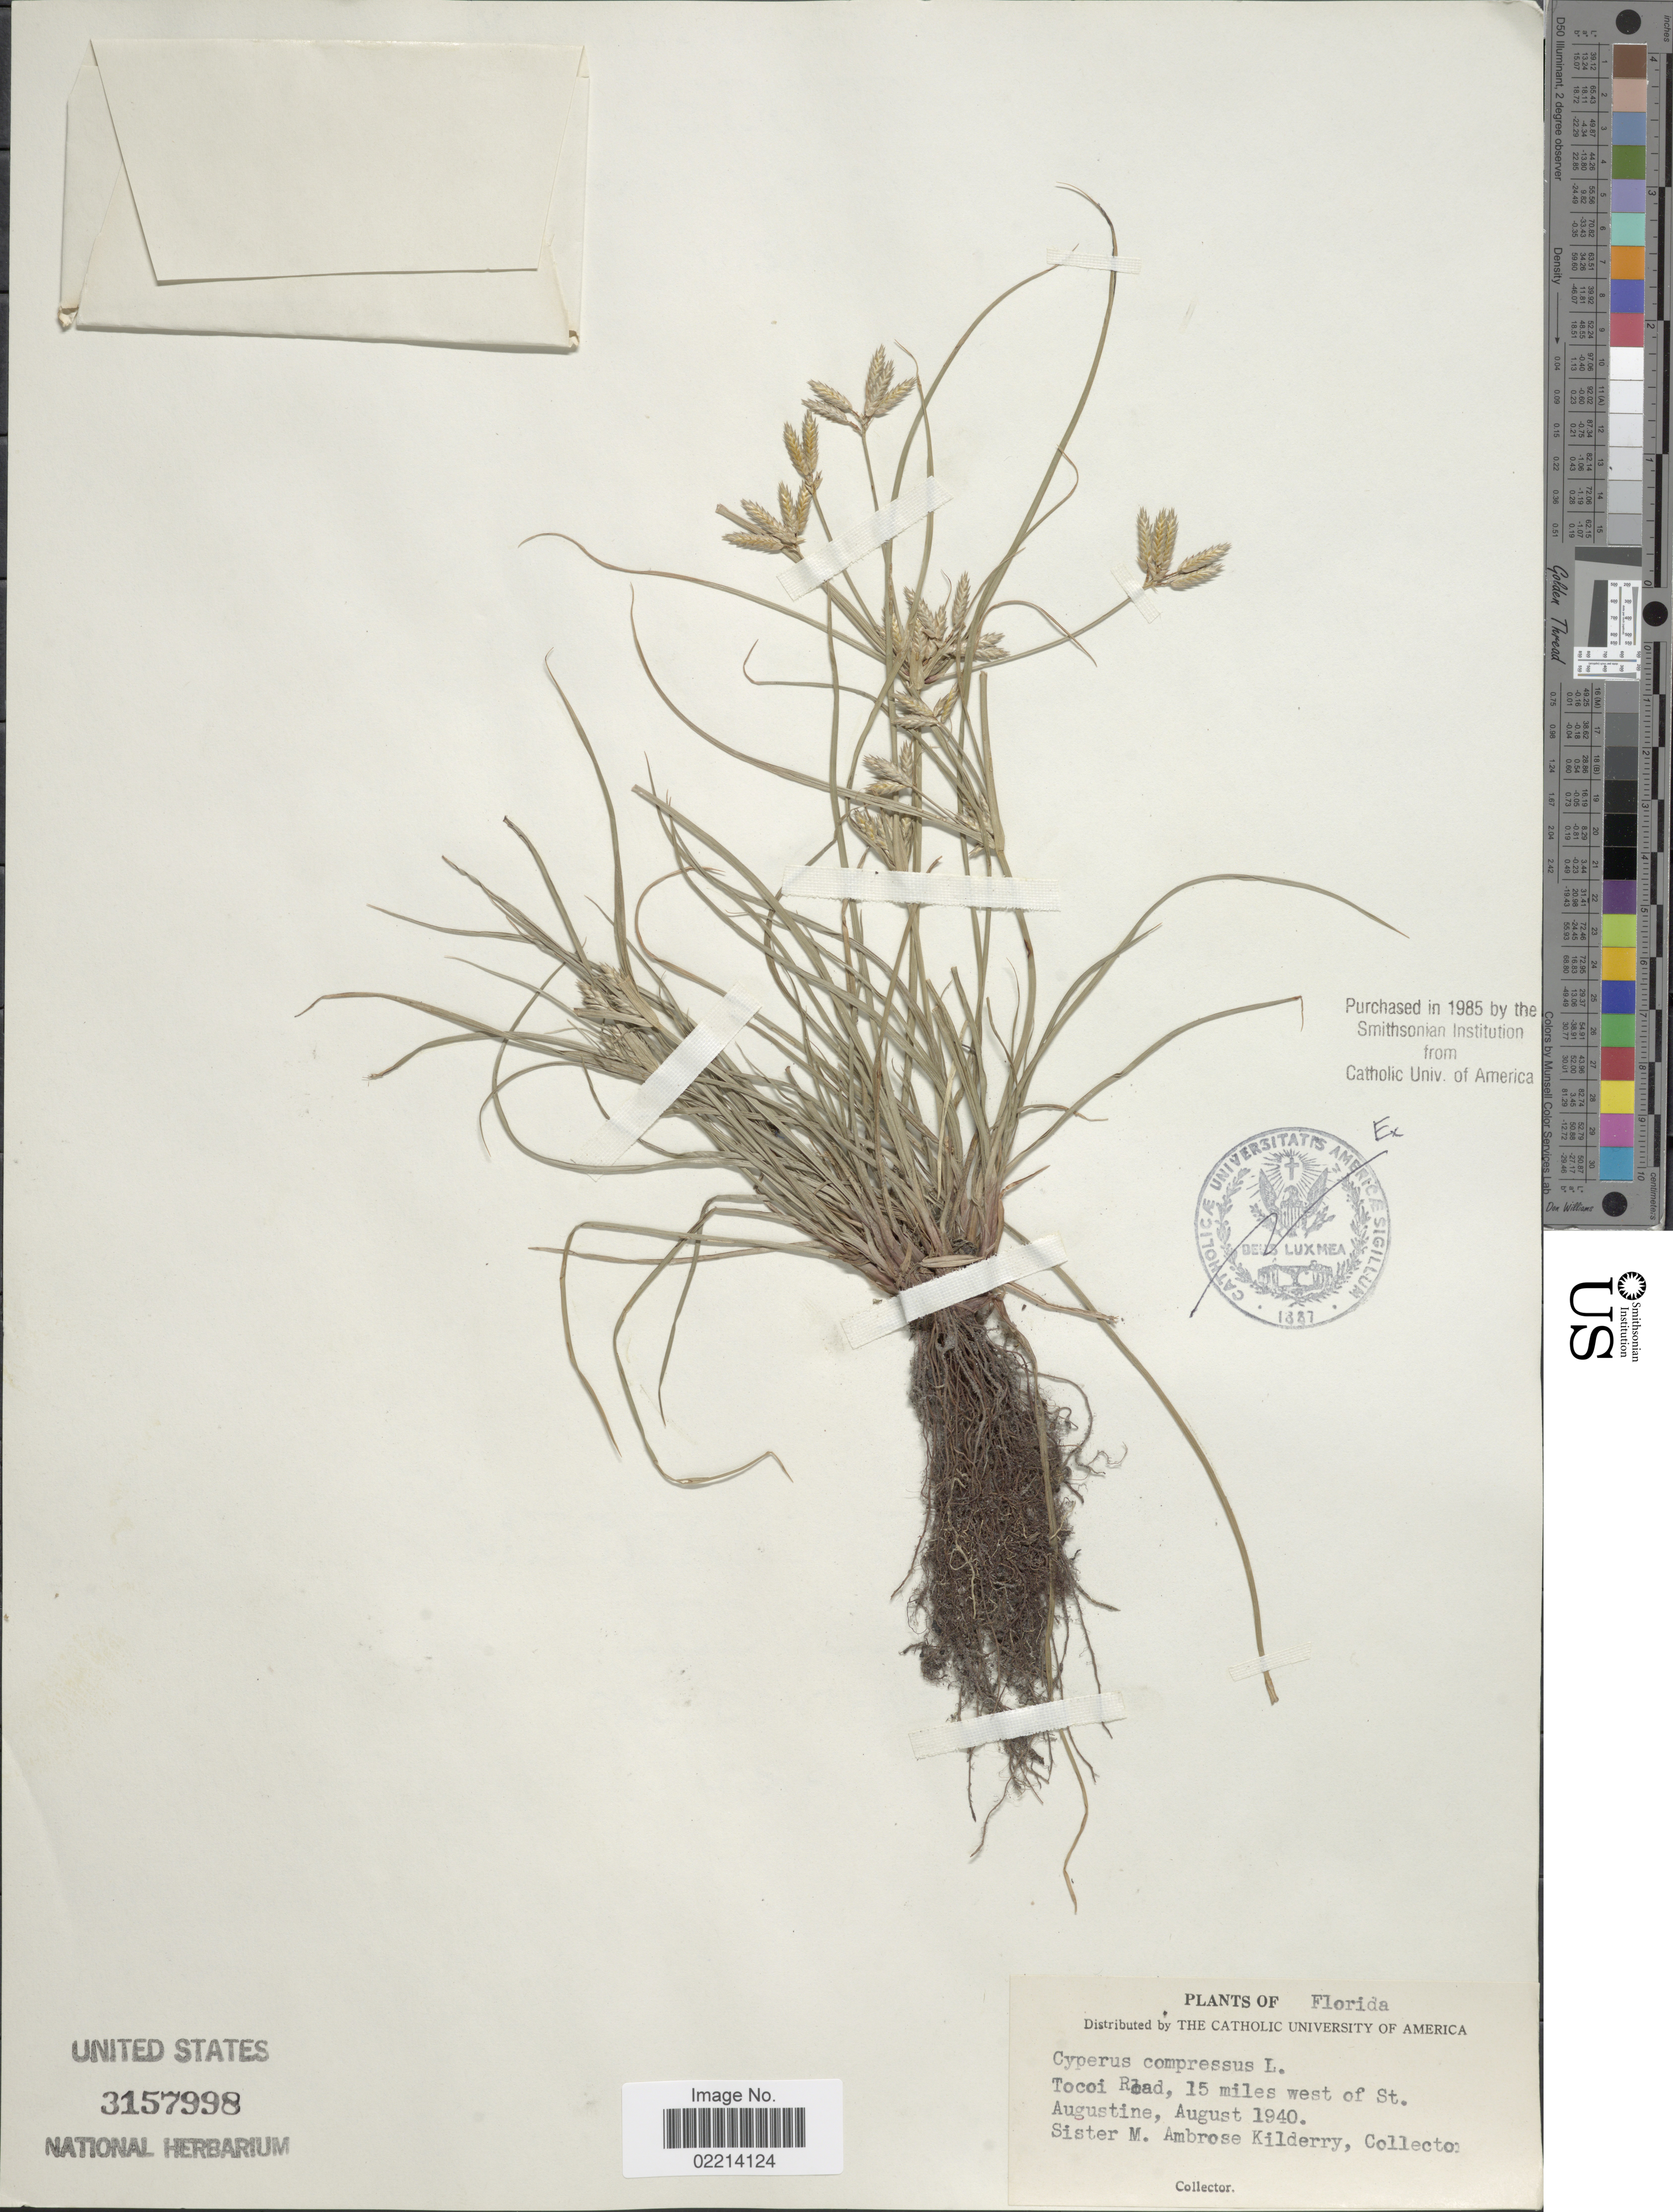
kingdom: Plantae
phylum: Tracheophyta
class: Liliopsida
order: Poales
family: Cyperaceae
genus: Cyperus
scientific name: Cyperus compressus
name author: L.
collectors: S. Kilderry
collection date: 1940-08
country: United States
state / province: Florida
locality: Tocoi Road, 15 miles west of St. Augustine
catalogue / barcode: US 3157998